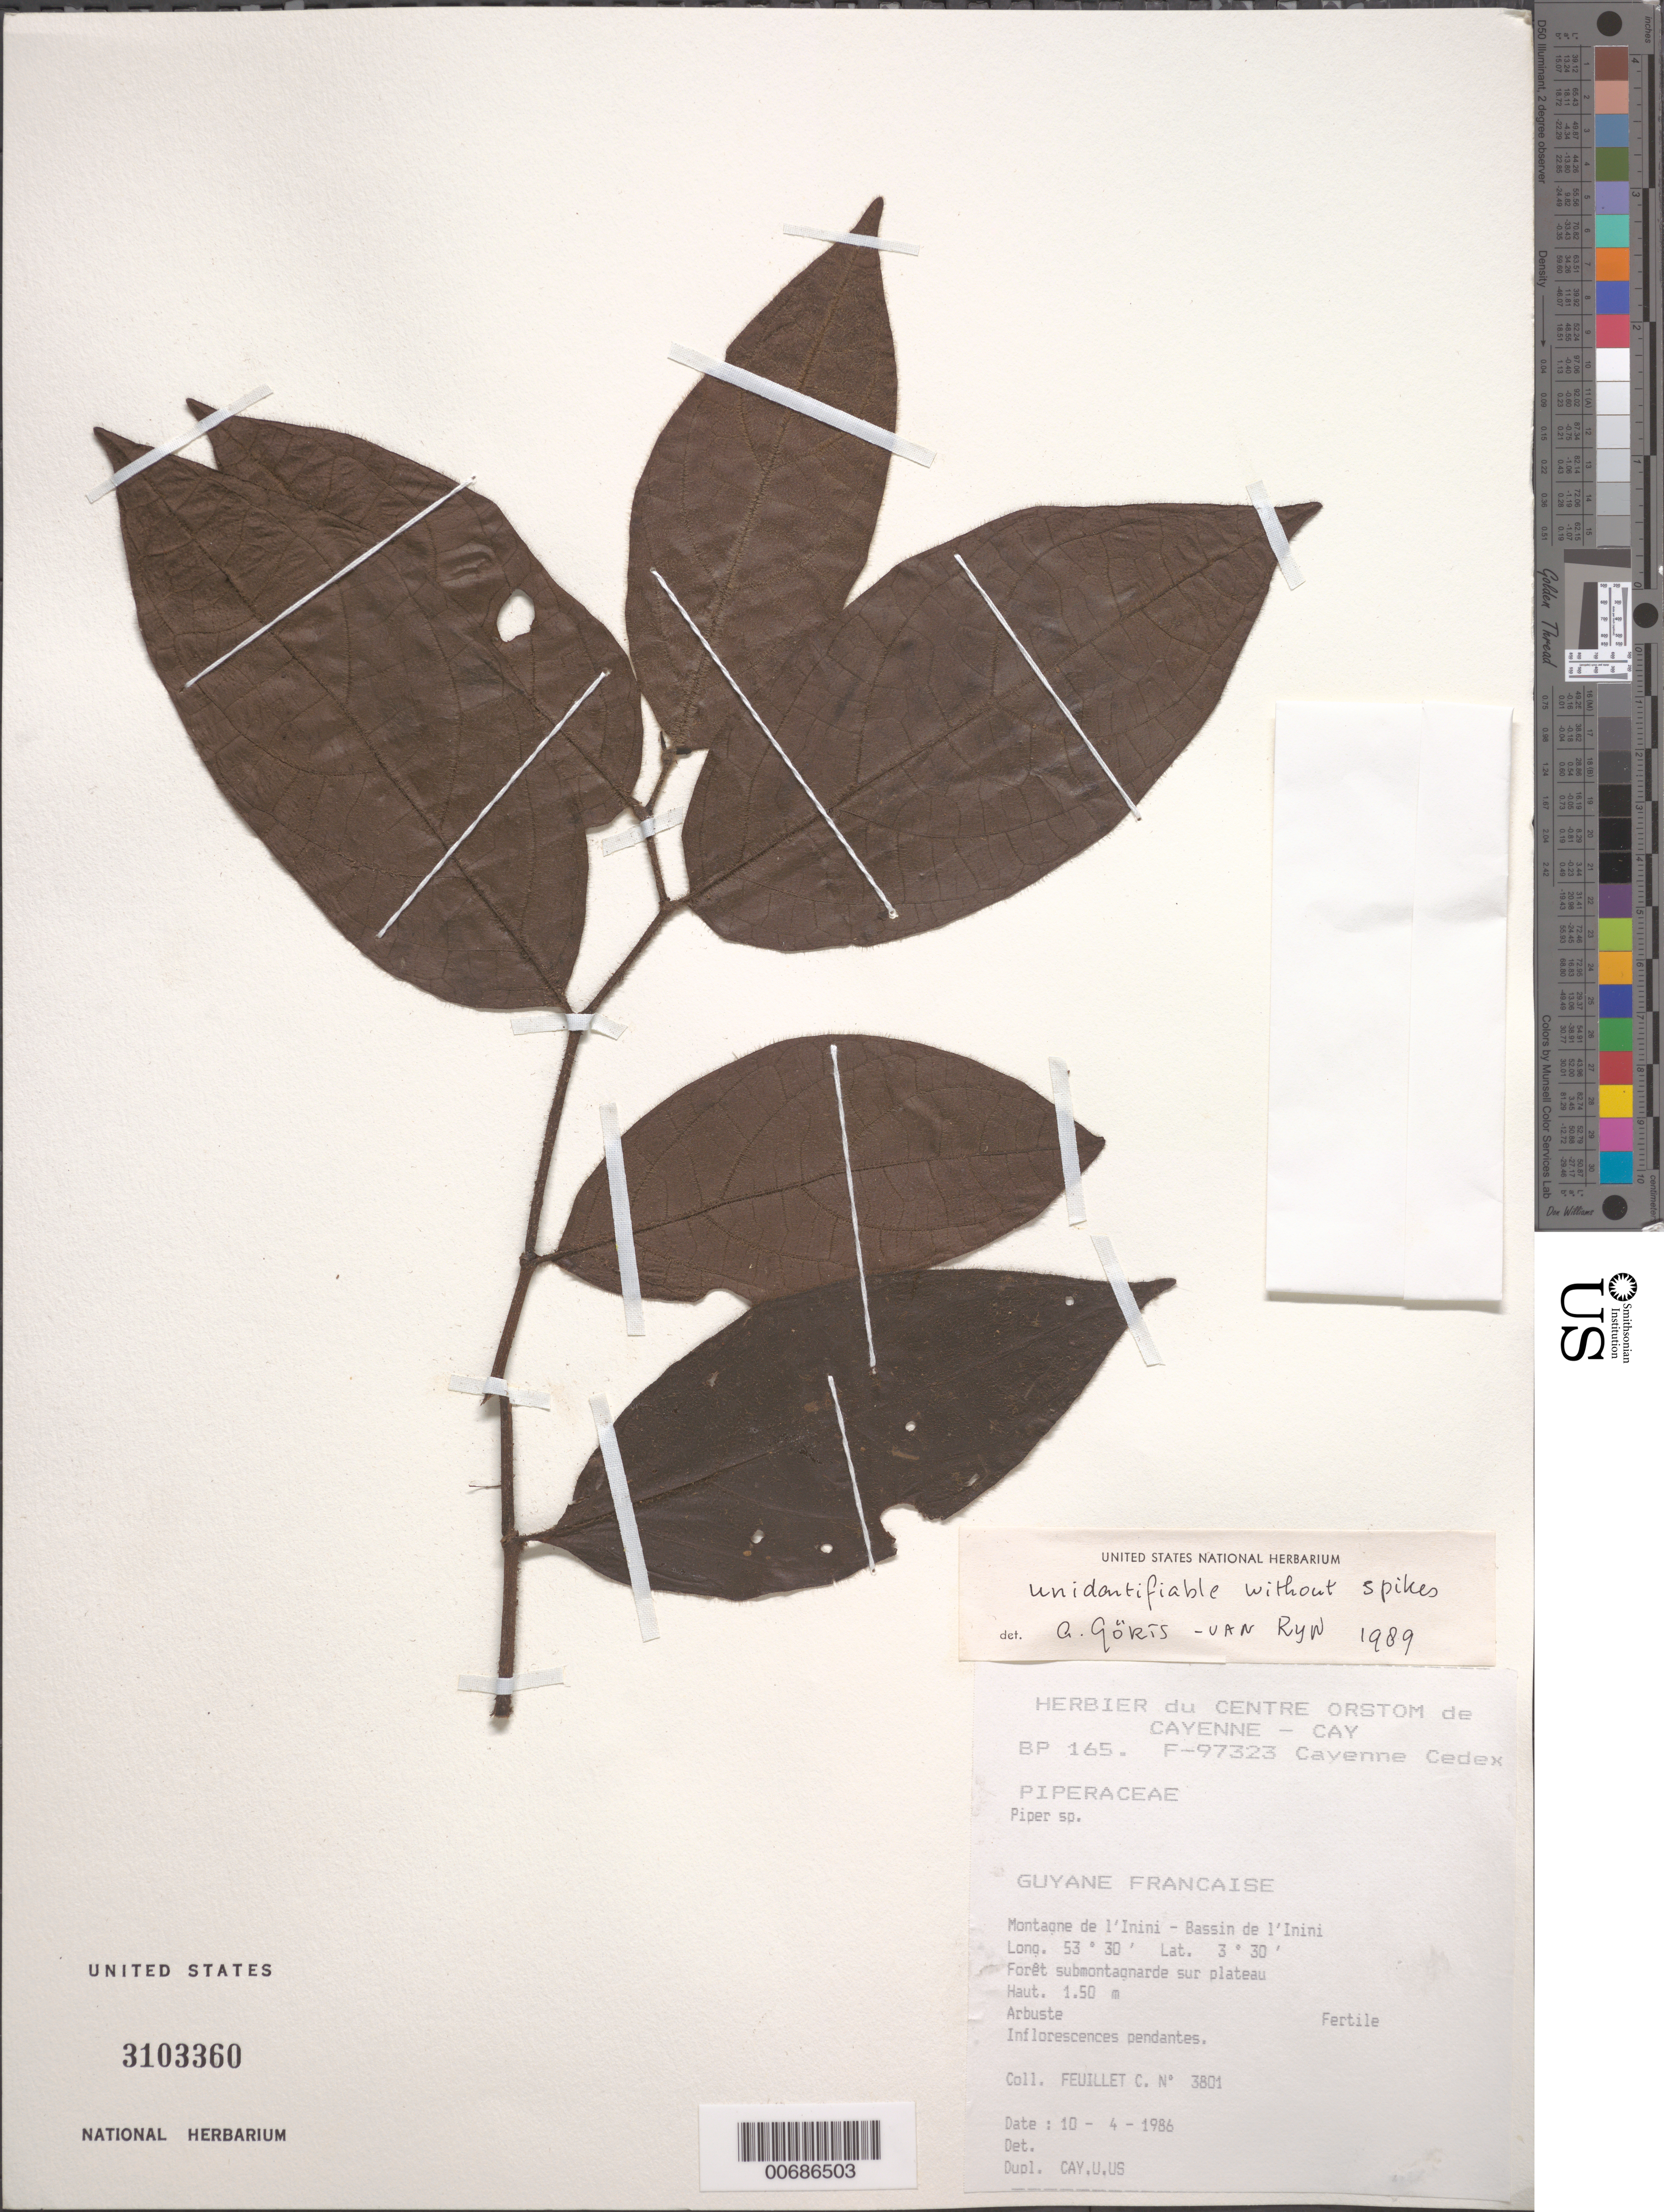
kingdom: Plantae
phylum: Tracheophyta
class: Magnoliopsida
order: Piperales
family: Piperaceae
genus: Piper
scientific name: Piper sp.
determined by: Görts-van Rijn, A. R. A.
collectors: C. Feuillet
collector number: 3801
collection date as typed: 10-Apr-86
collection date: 1986-04-10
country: French Guiana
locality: Montagne de l'Inini, Bassin de l'Inini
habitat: Submontane forest on plateau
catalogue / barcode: US 3103360